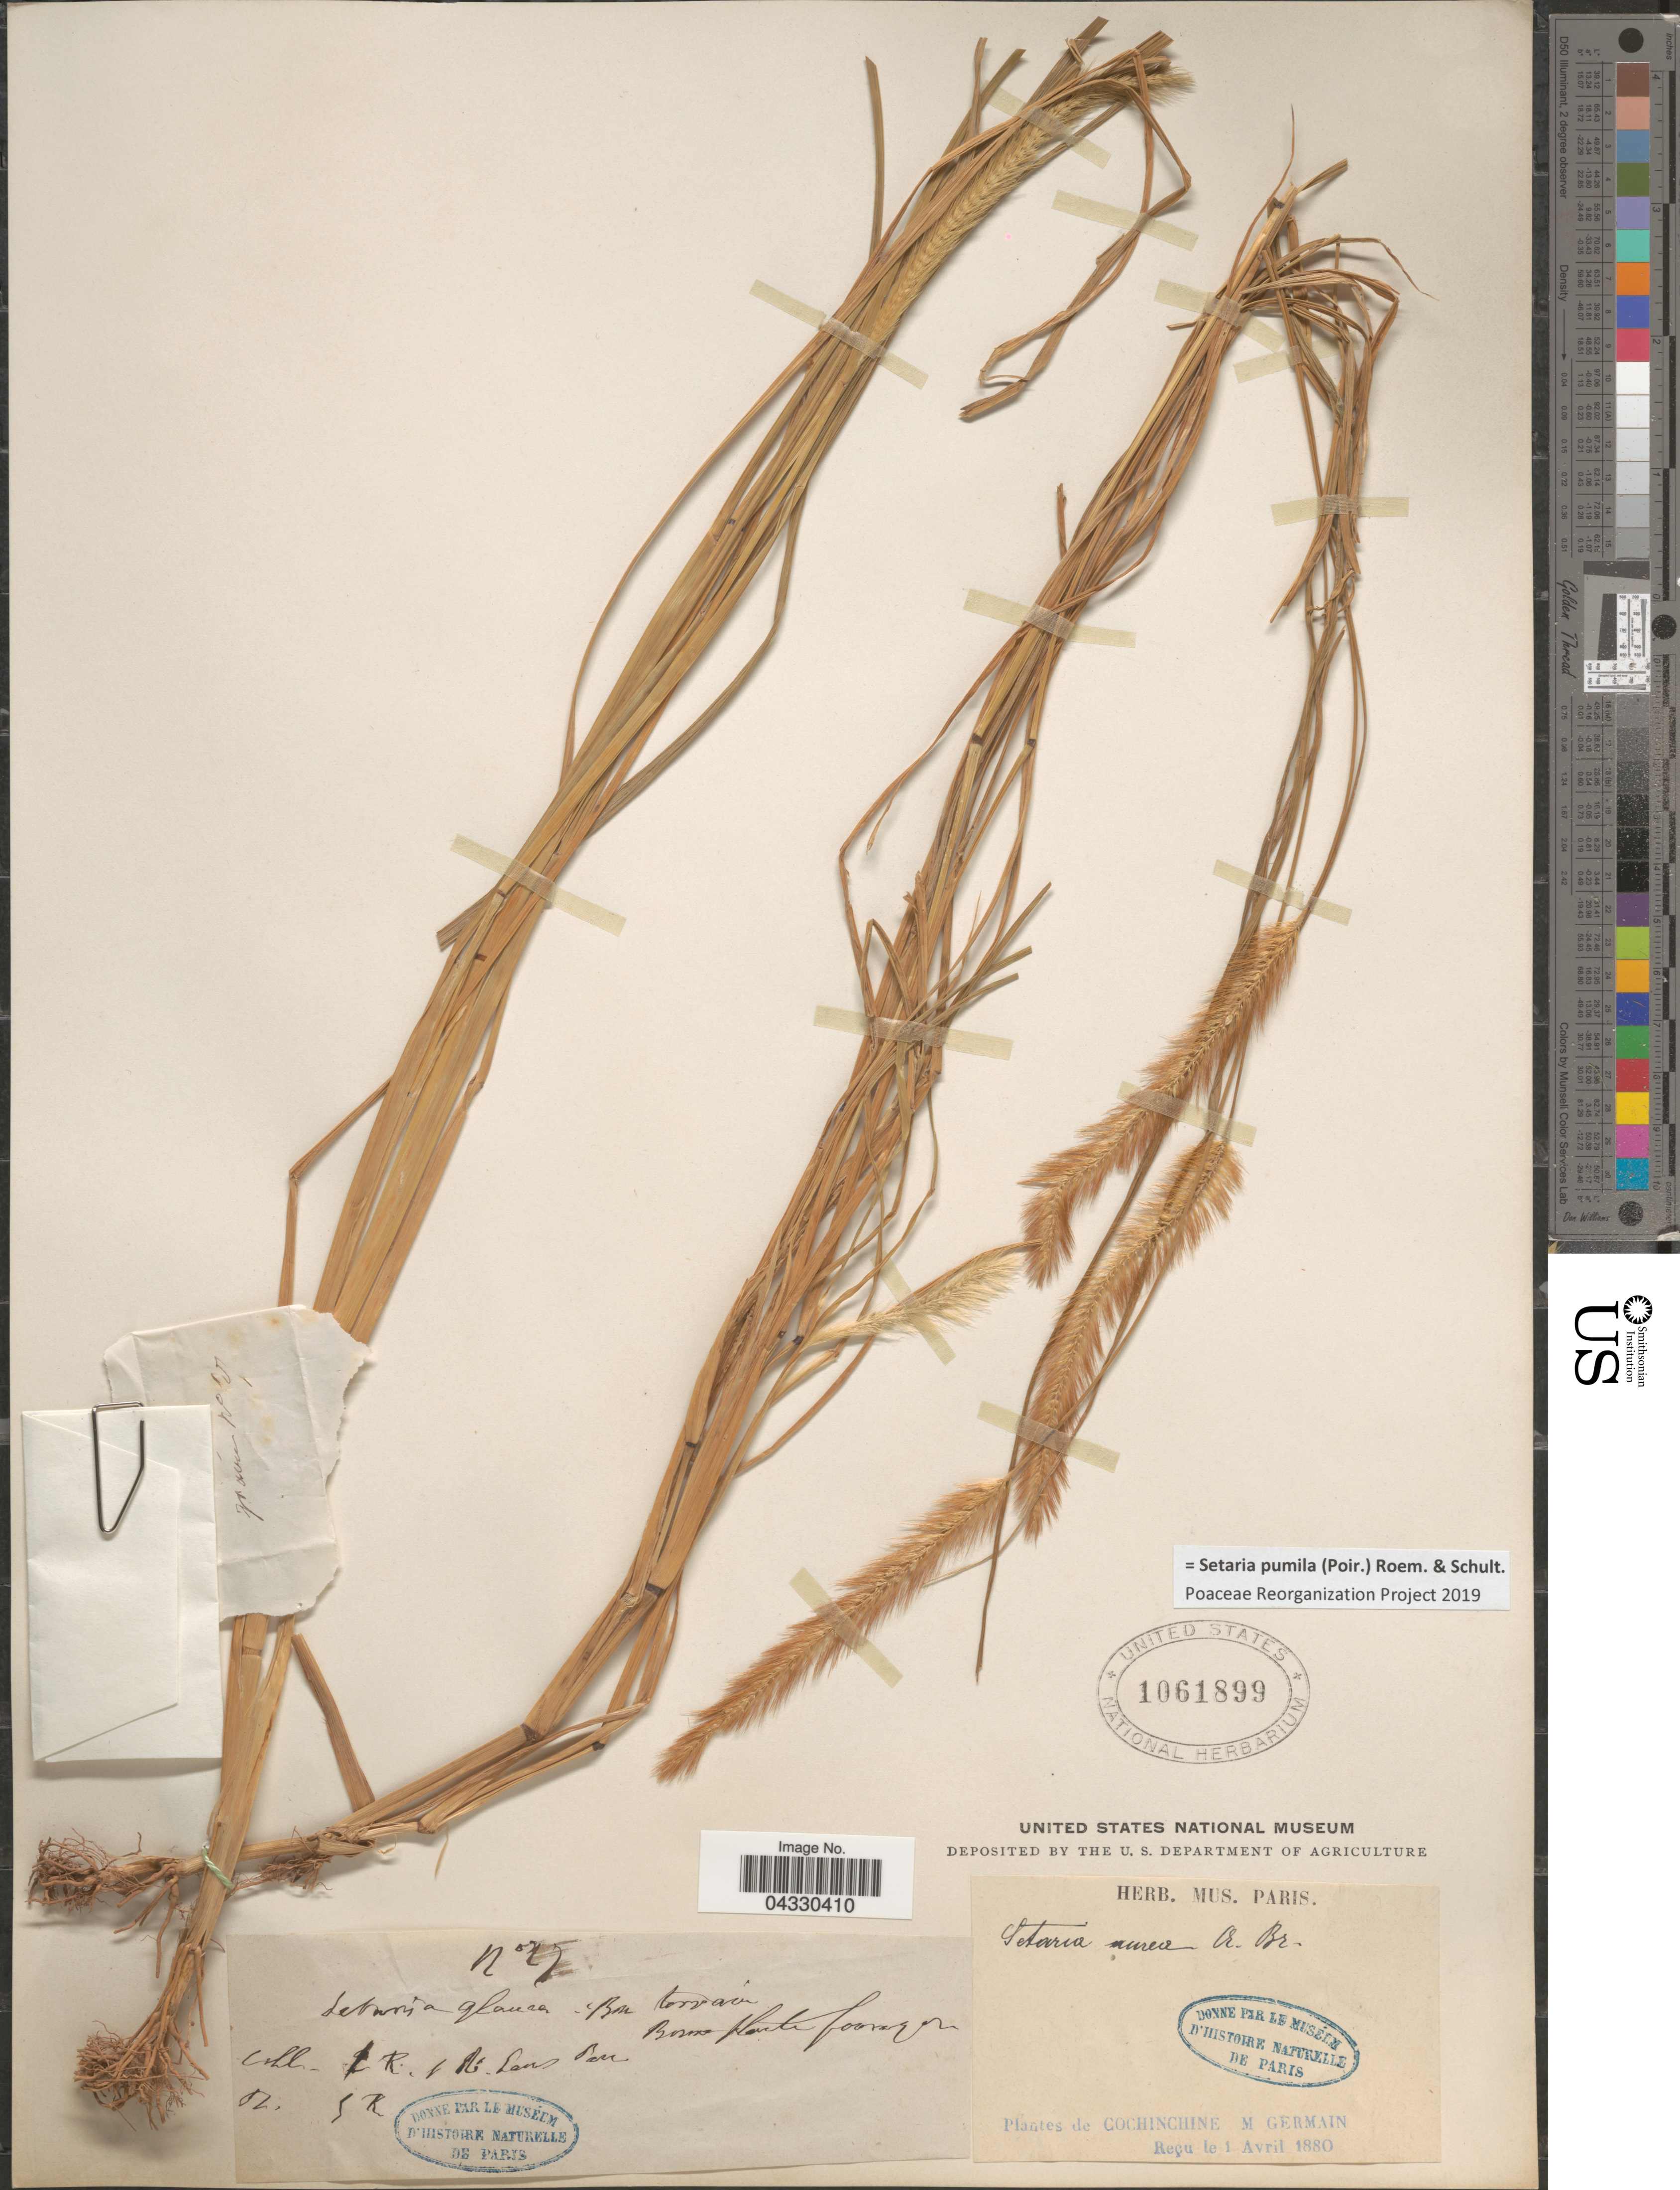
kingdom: Plantae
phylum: Tracheophyta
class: Liliopsida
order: Poales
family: Poaceae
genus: Setaria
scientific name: Setaria pumila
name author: (Poir.) Roem. & Schult.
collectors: M. Germain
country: Vietnam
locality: Cochinchine.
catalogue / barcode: US 1061899